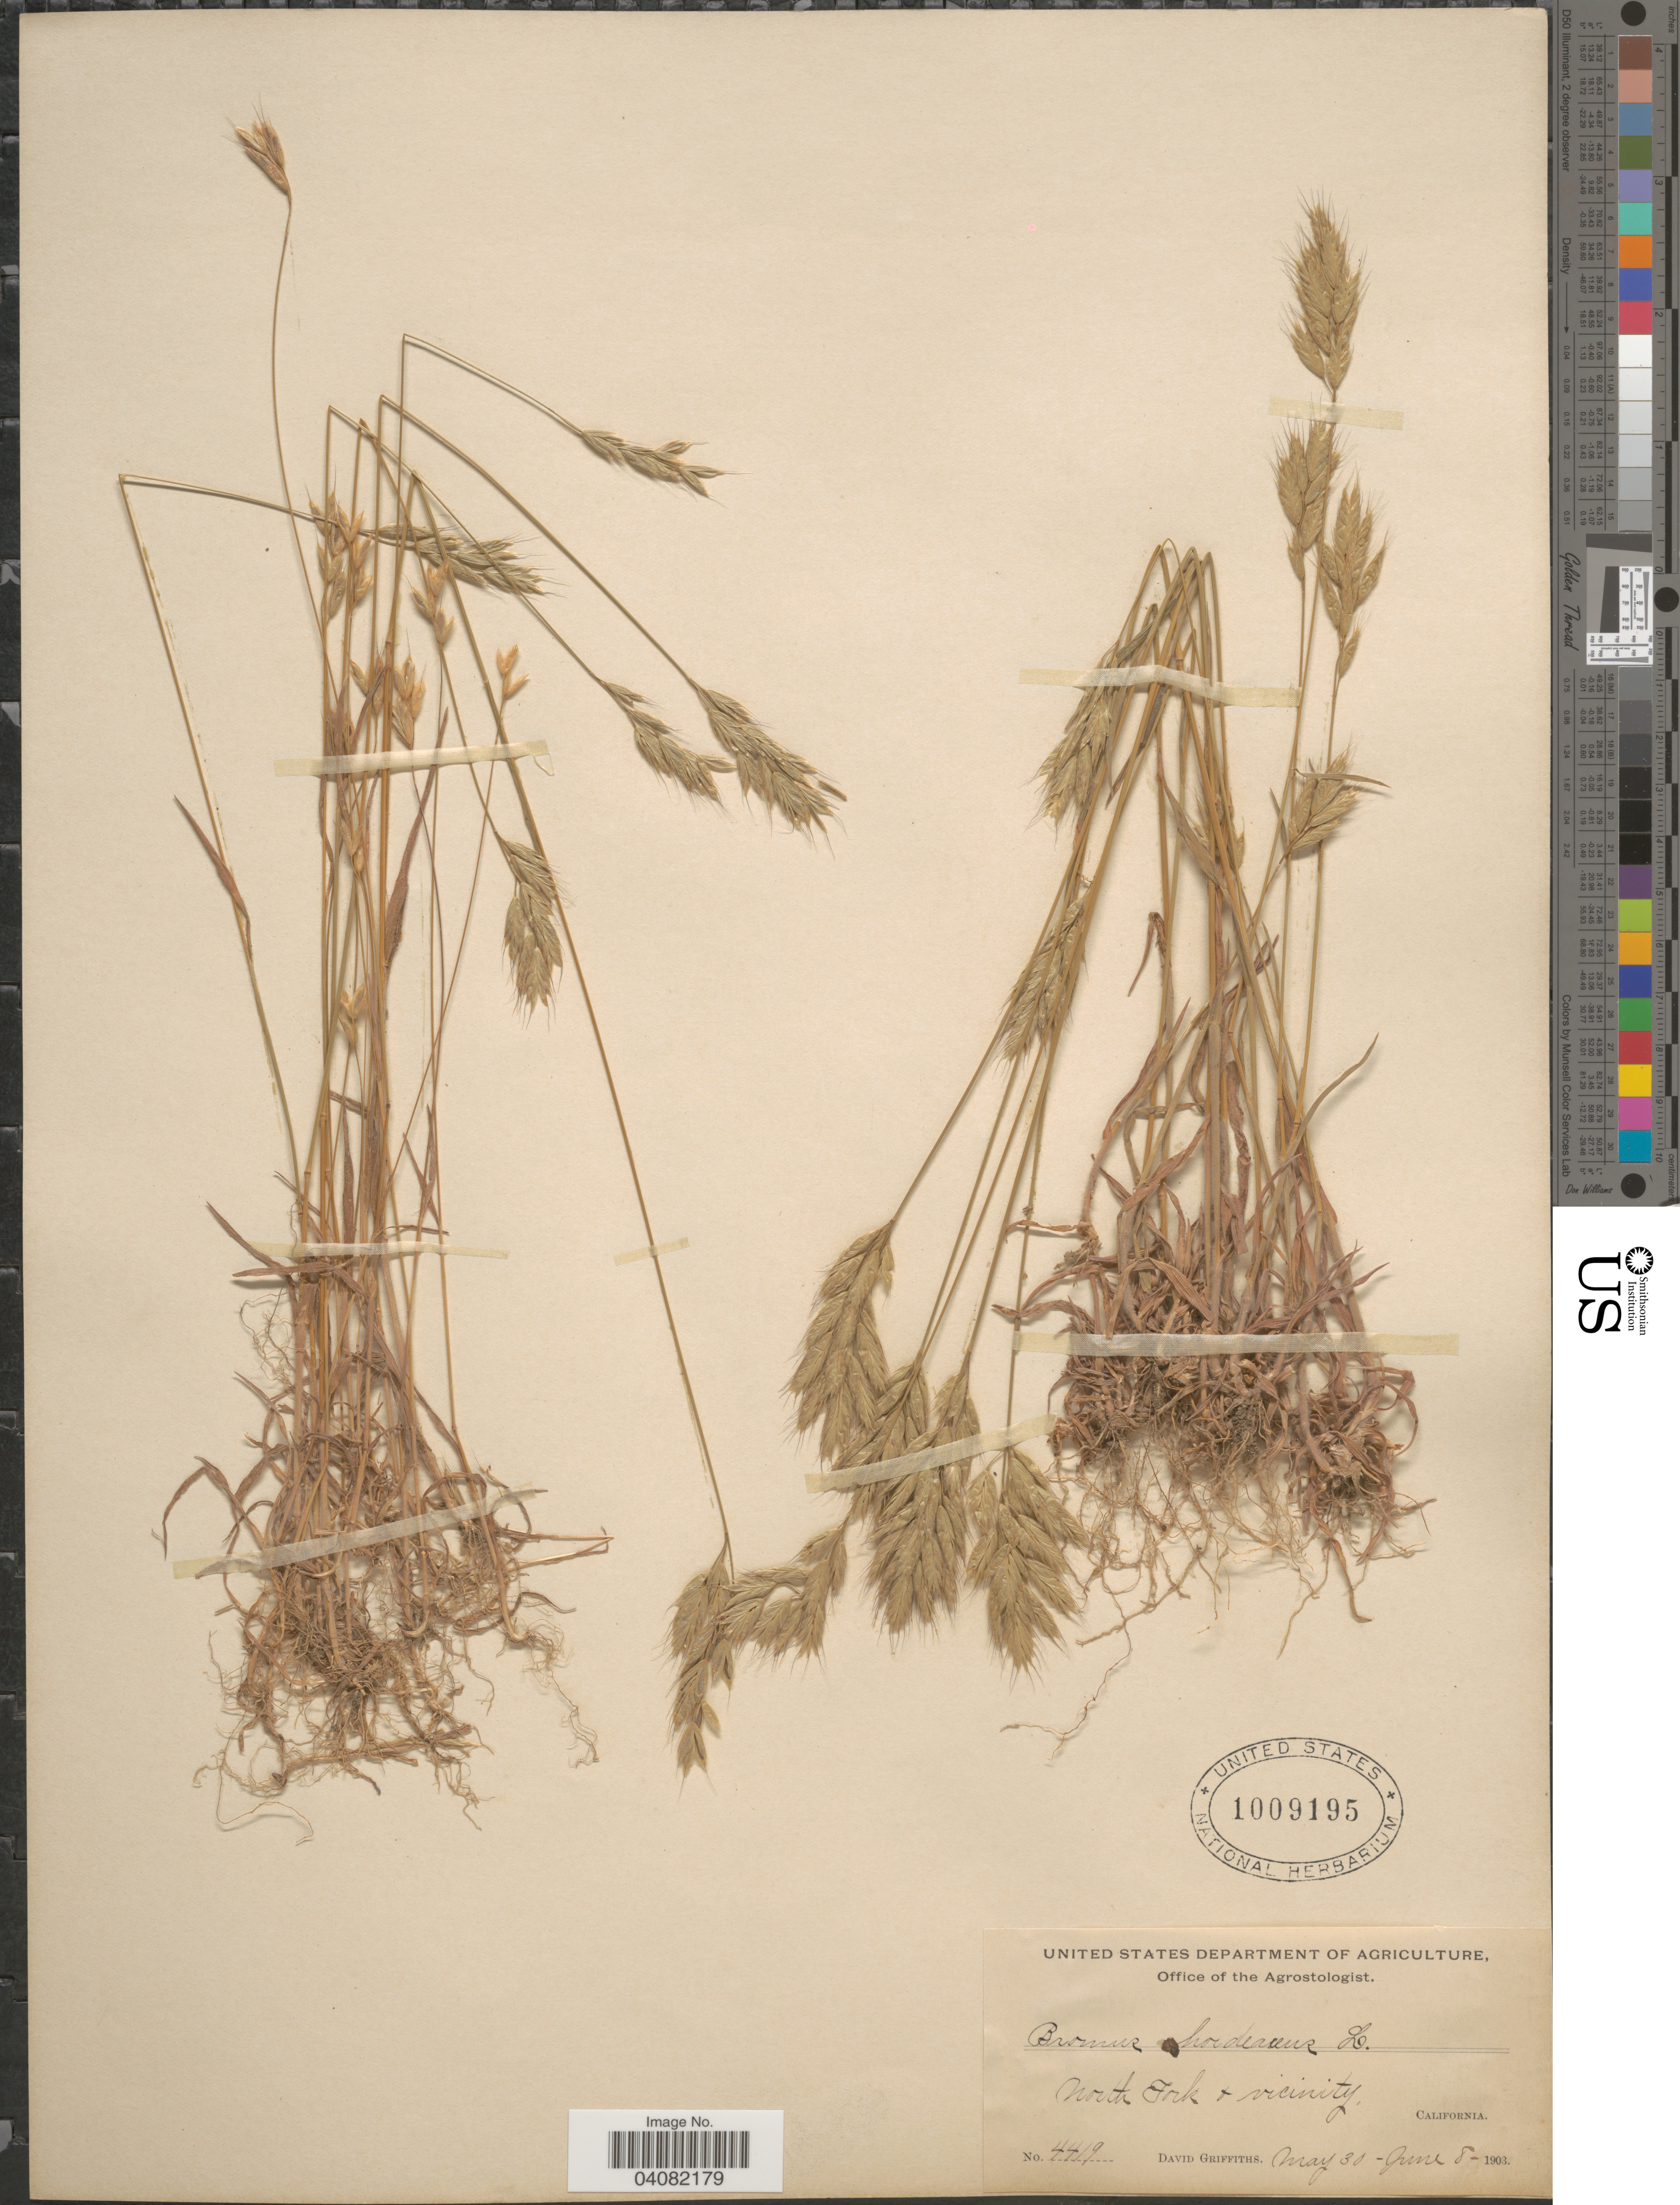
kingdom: Plantae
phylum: Tracheophyta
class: Liliopsida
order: Poales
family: Poaceae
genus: Bromus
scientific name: Bromus hordeaceus subsp. divaricatus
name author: (Bonnier & Layens) Kerguélen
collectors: D. Griffiths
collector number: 4419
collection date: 1903-05-30/1903-06-08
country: United States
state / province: California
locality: North Fork & vicinity.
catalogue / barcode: US 1009195